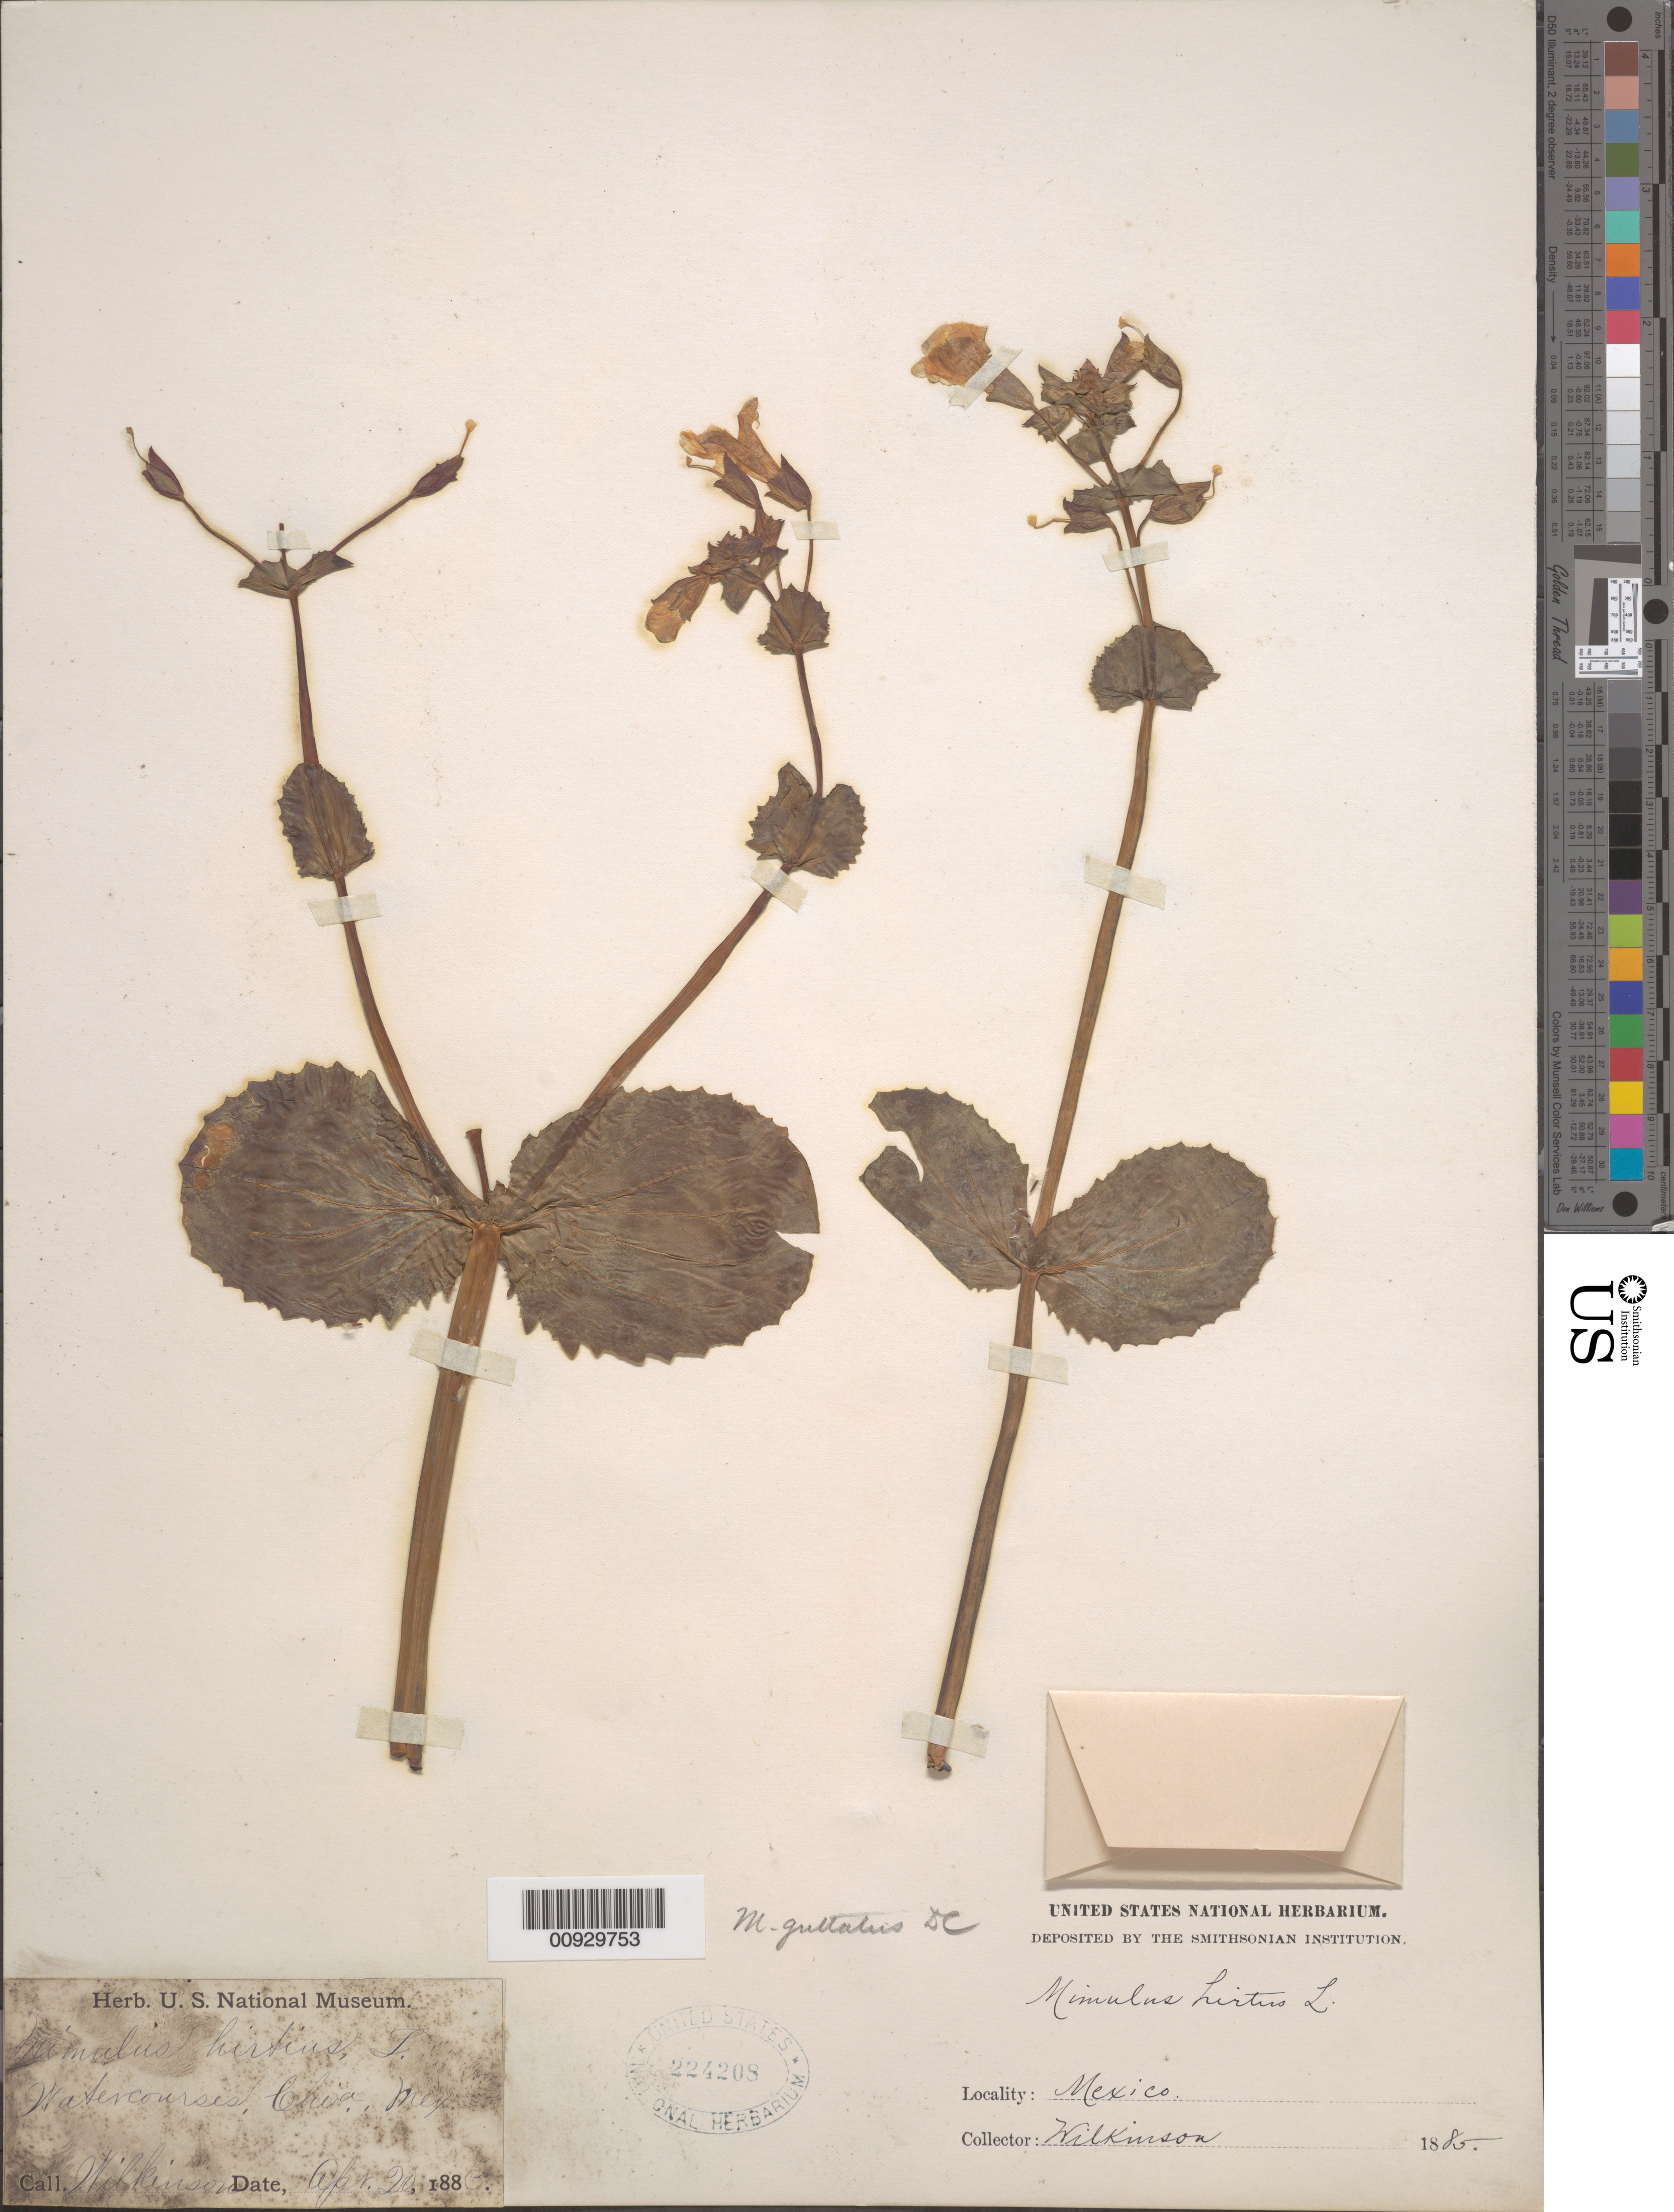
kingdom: Plantae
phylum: Tracheophyta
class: Magnoliopsida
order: Lamiales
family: Phrymaceae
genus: Mimulus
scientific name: Mimulus guttatus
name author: DC.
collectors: Wilkinson, --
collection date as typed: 20 Apr 1885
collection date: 1885-04-20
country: Mexico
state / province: Chihuahua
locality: Chihuahua.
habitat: Watercourses.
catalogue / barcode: US 224208